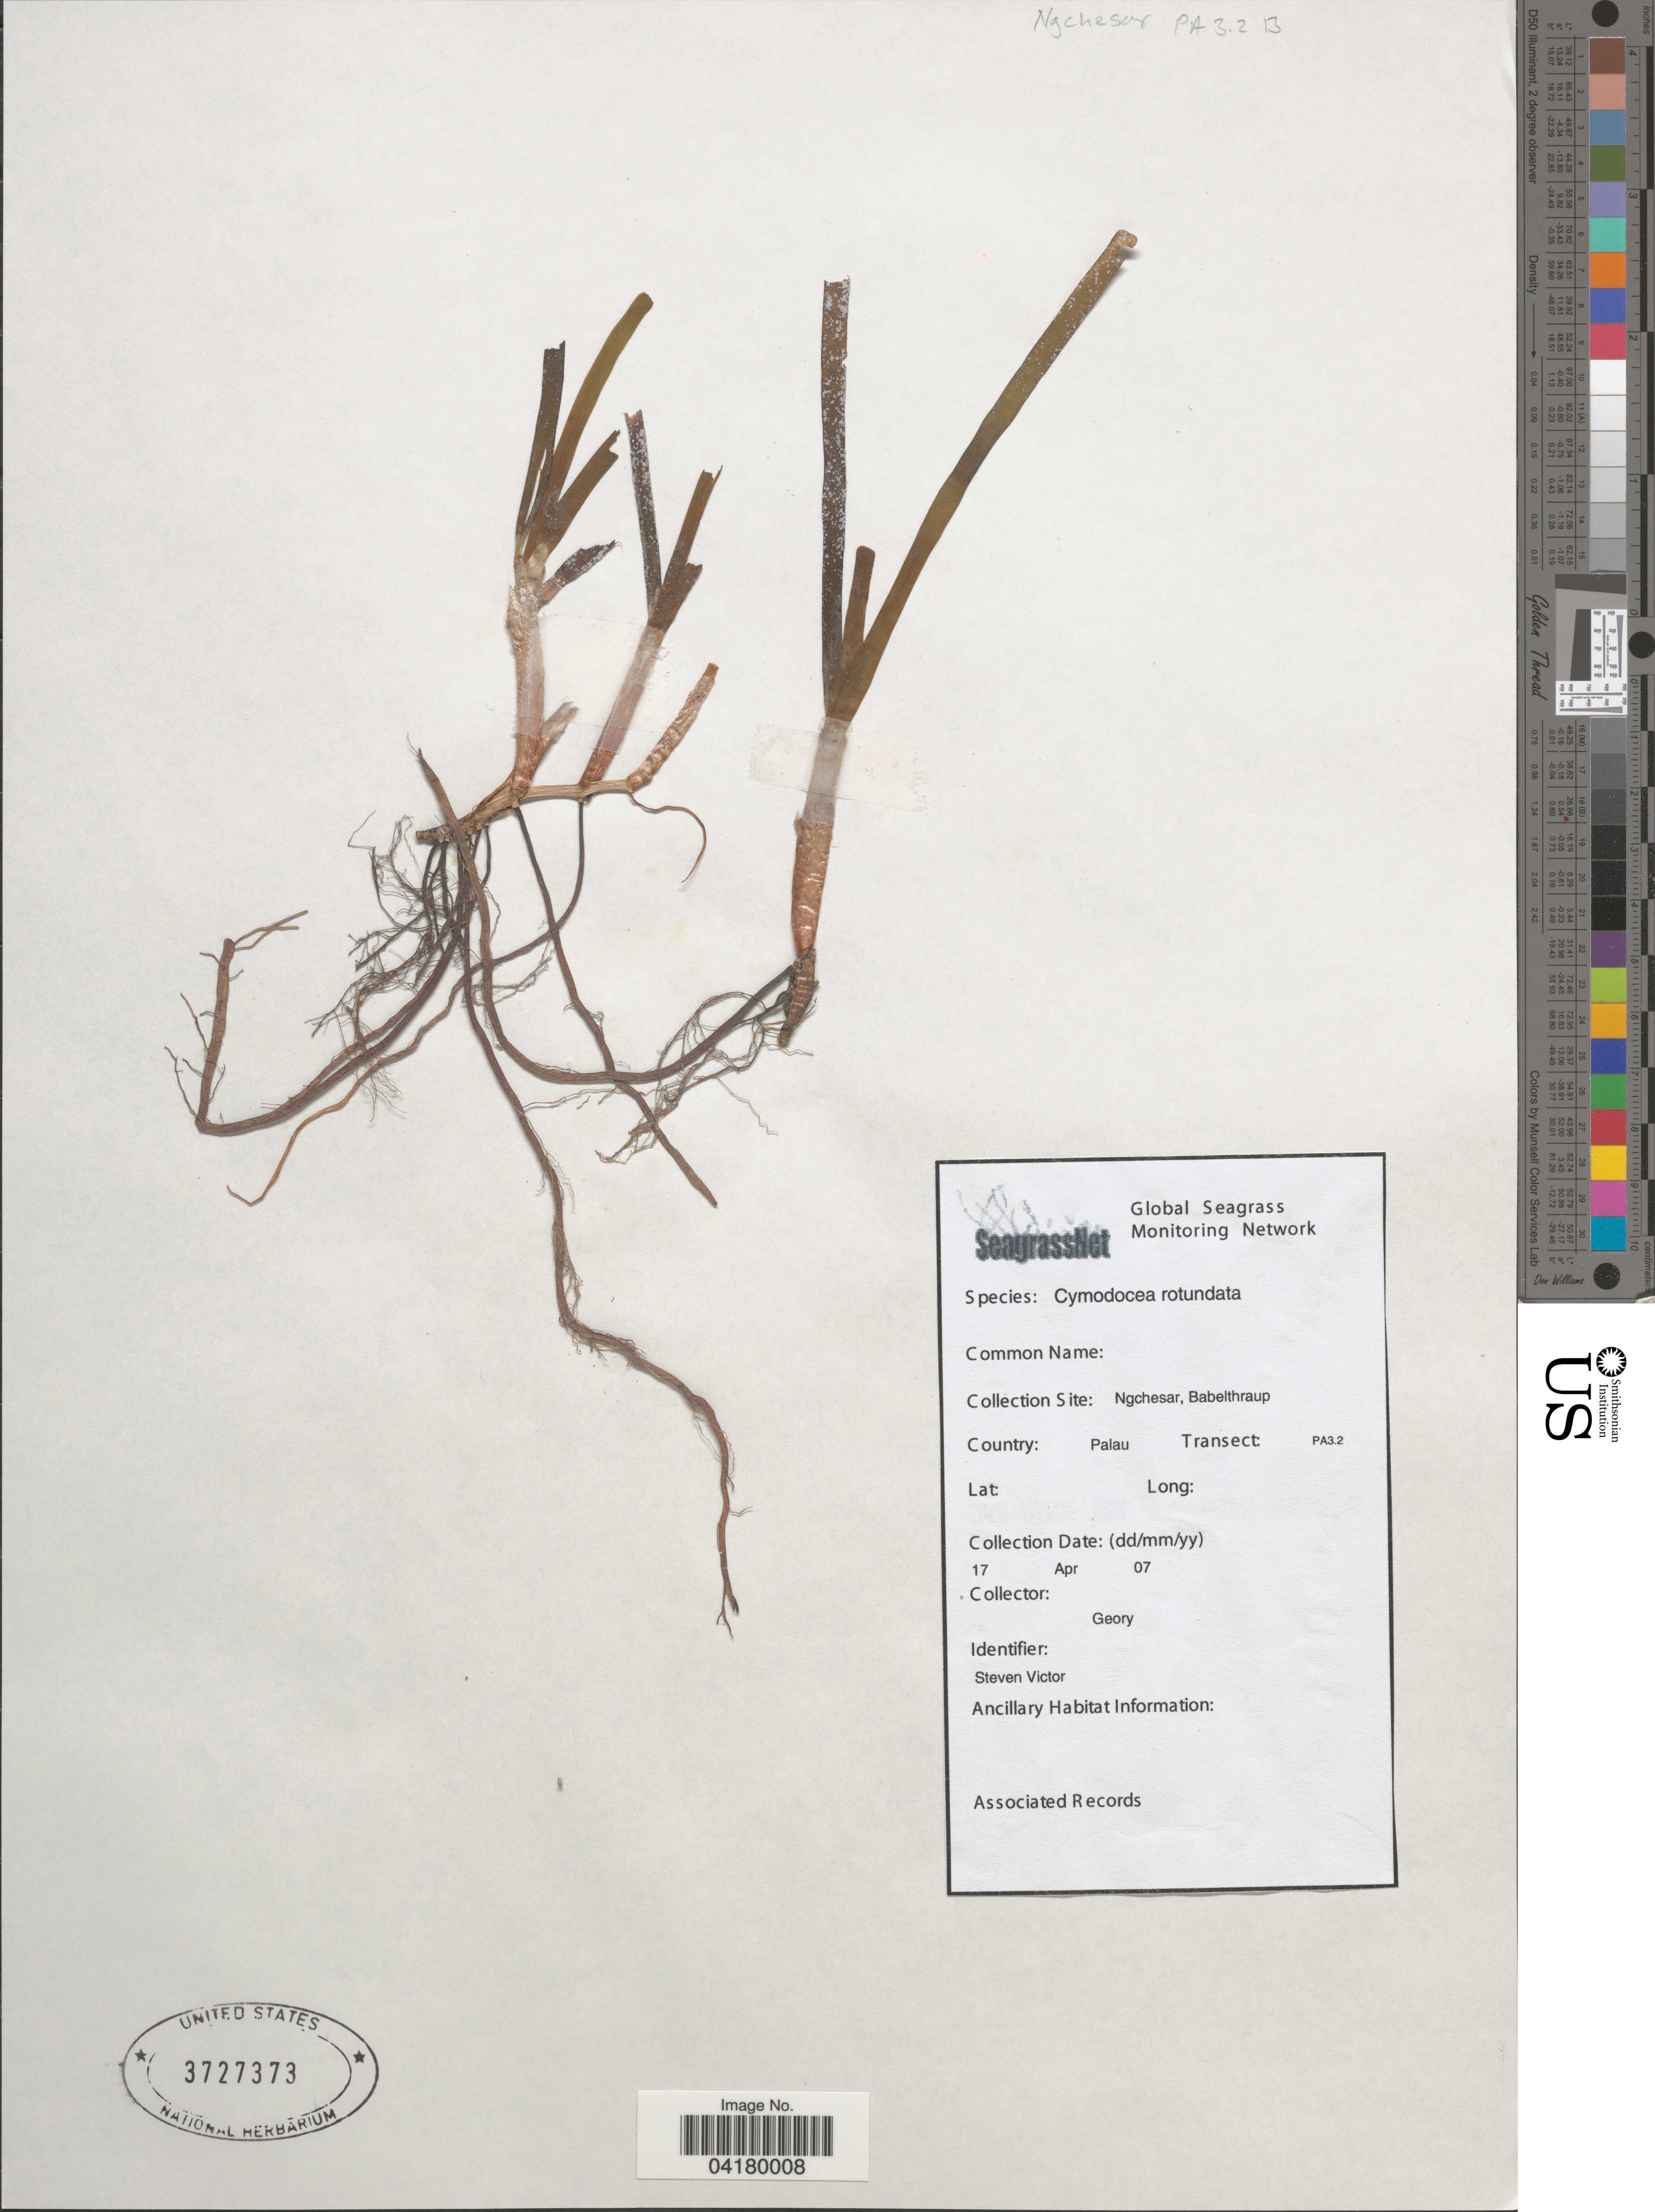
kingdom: Plantae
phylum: Tracheophyta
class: Liliopsida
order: Alismatales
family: Cymodoceaceae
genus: Cymodocea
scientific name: Cymodocea rotundata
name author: Asch. & Schweinf.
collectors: Geor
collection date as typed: Transcribed d/m/y: 17/4/7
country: Palau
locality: Collection Site: Ngchesar, Babelthraup. Country: Palau. Transect: PA3.2.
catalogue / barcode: US 3727373